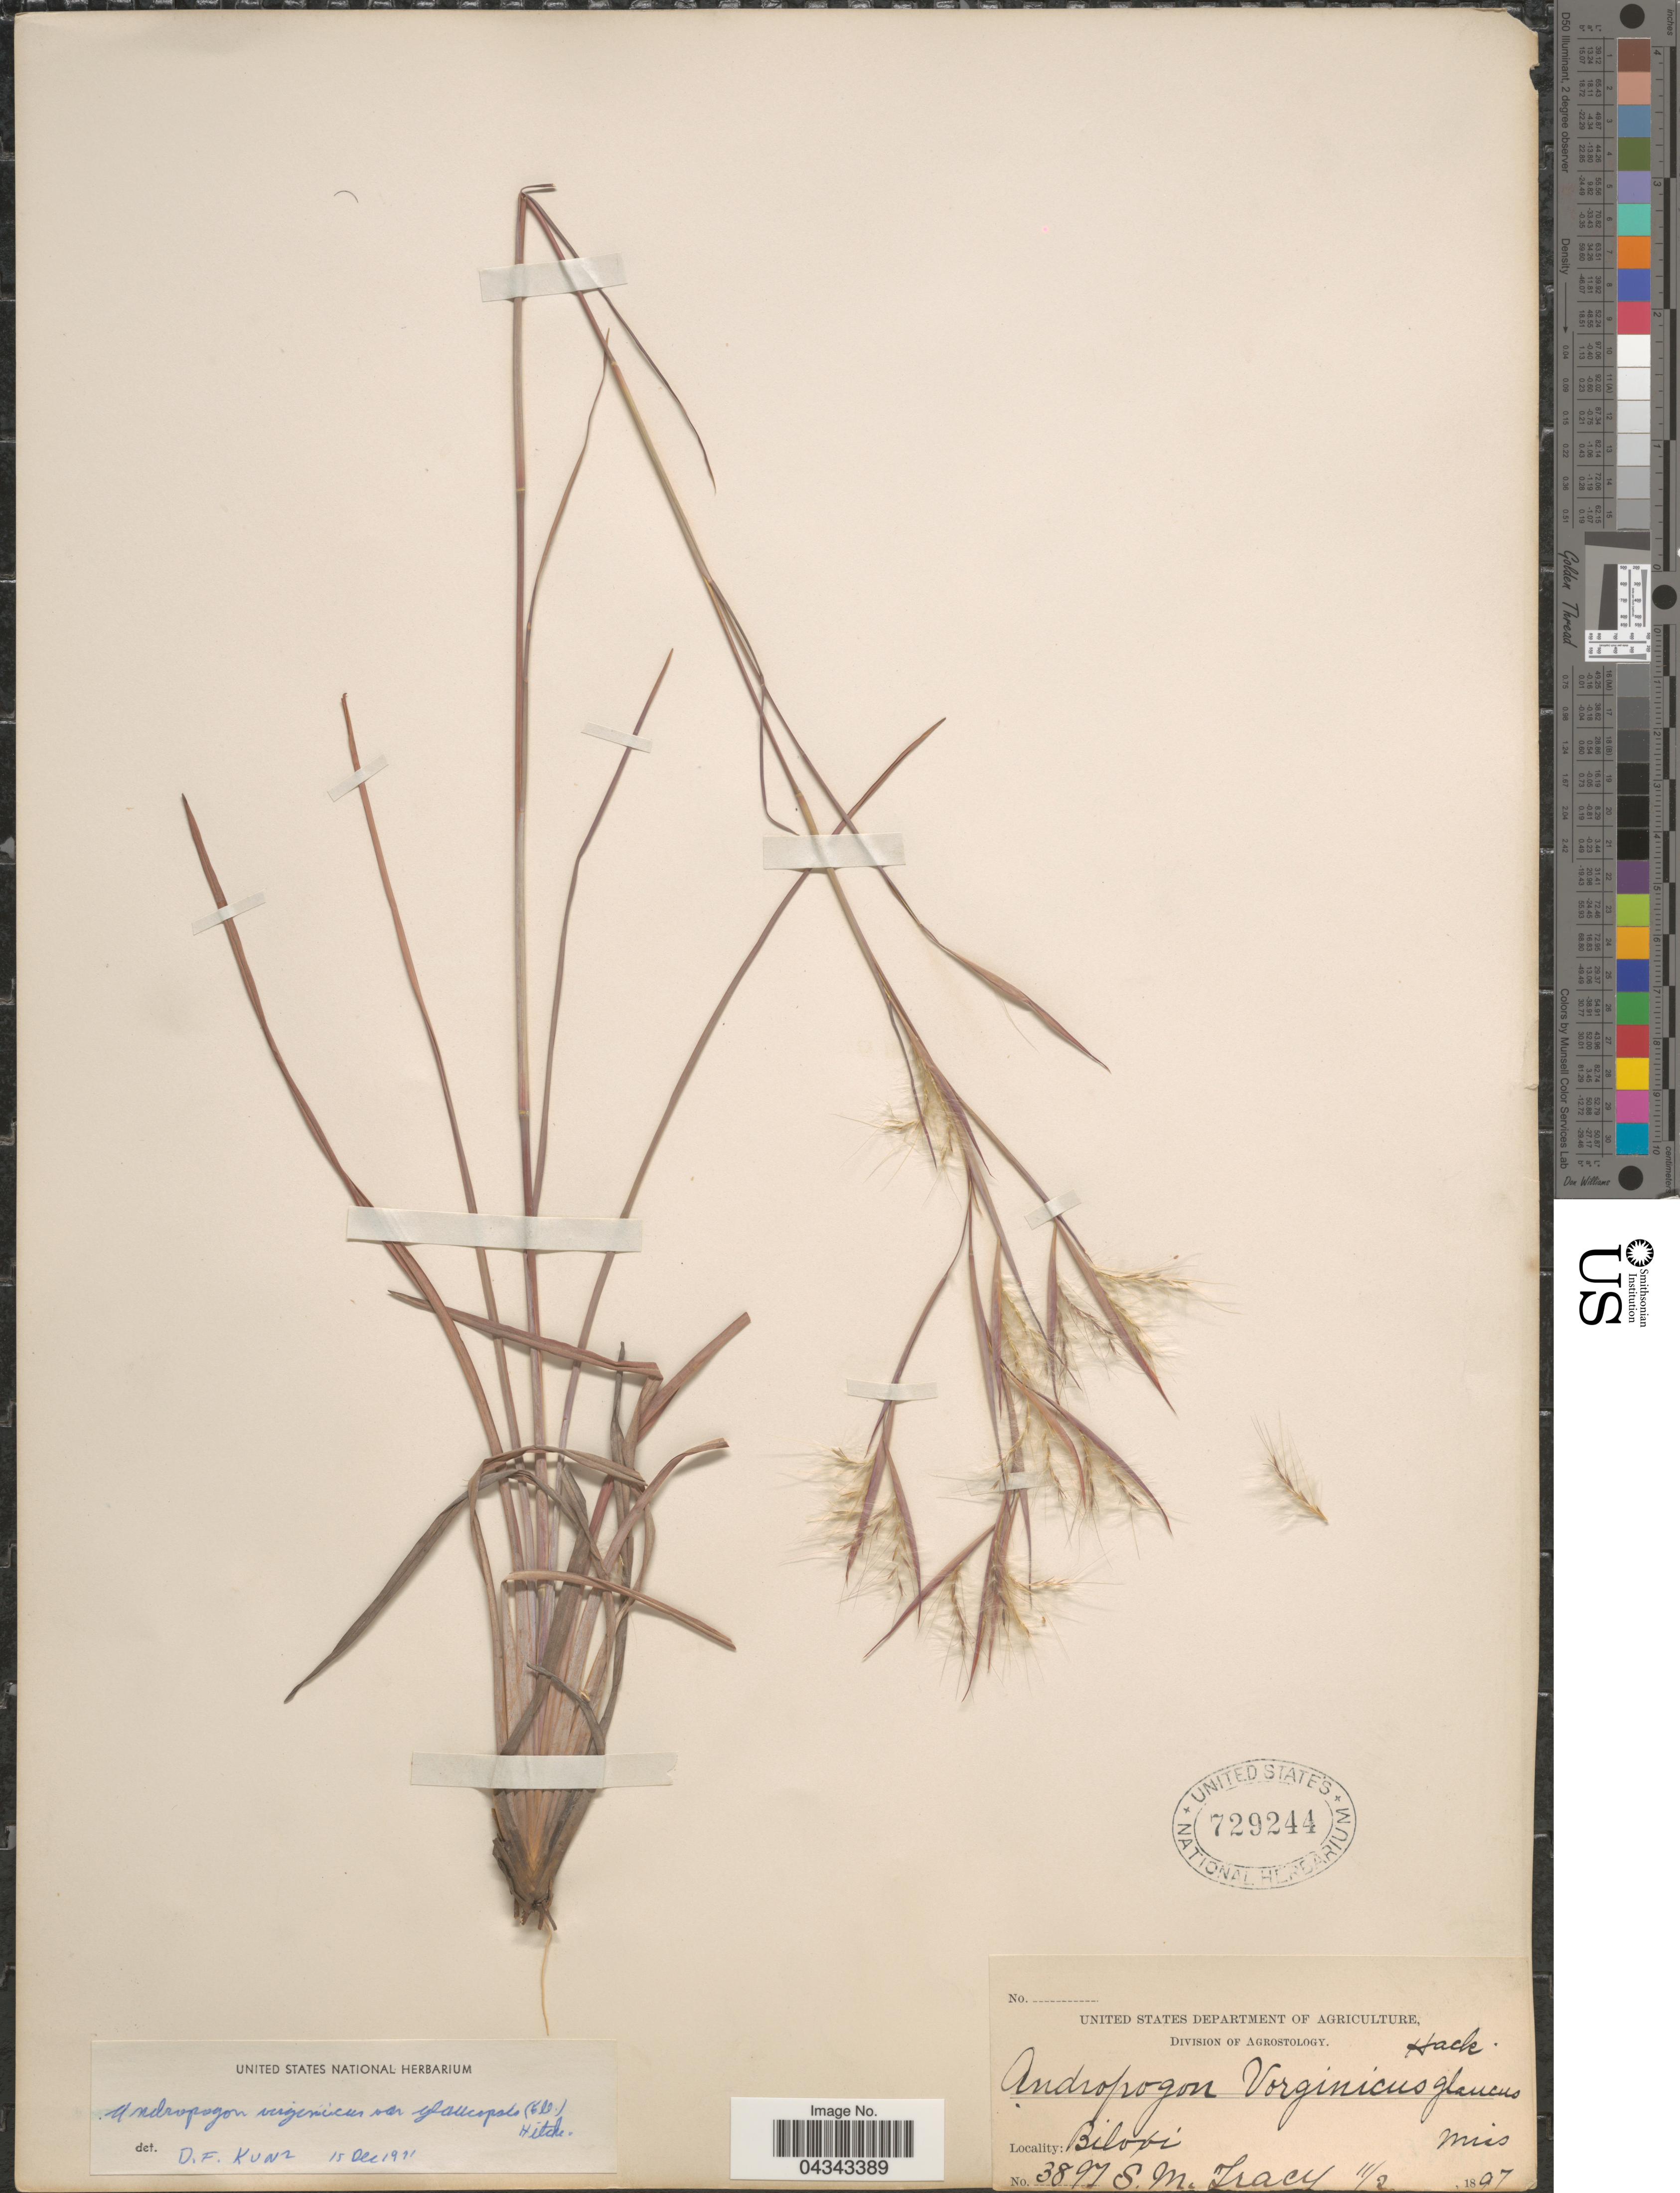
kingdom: Plantae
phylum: Tracheophyta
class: Liliopsida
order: Poales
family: Poaceae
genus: Andropogon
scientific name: Andropogon glomeratus var. glaucopsis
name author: C. Mohr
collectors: S. M. Tracy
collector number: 3897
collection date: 1897-11-02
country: United States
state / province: Mississippi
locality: Biloxi.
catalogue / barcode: US 729244